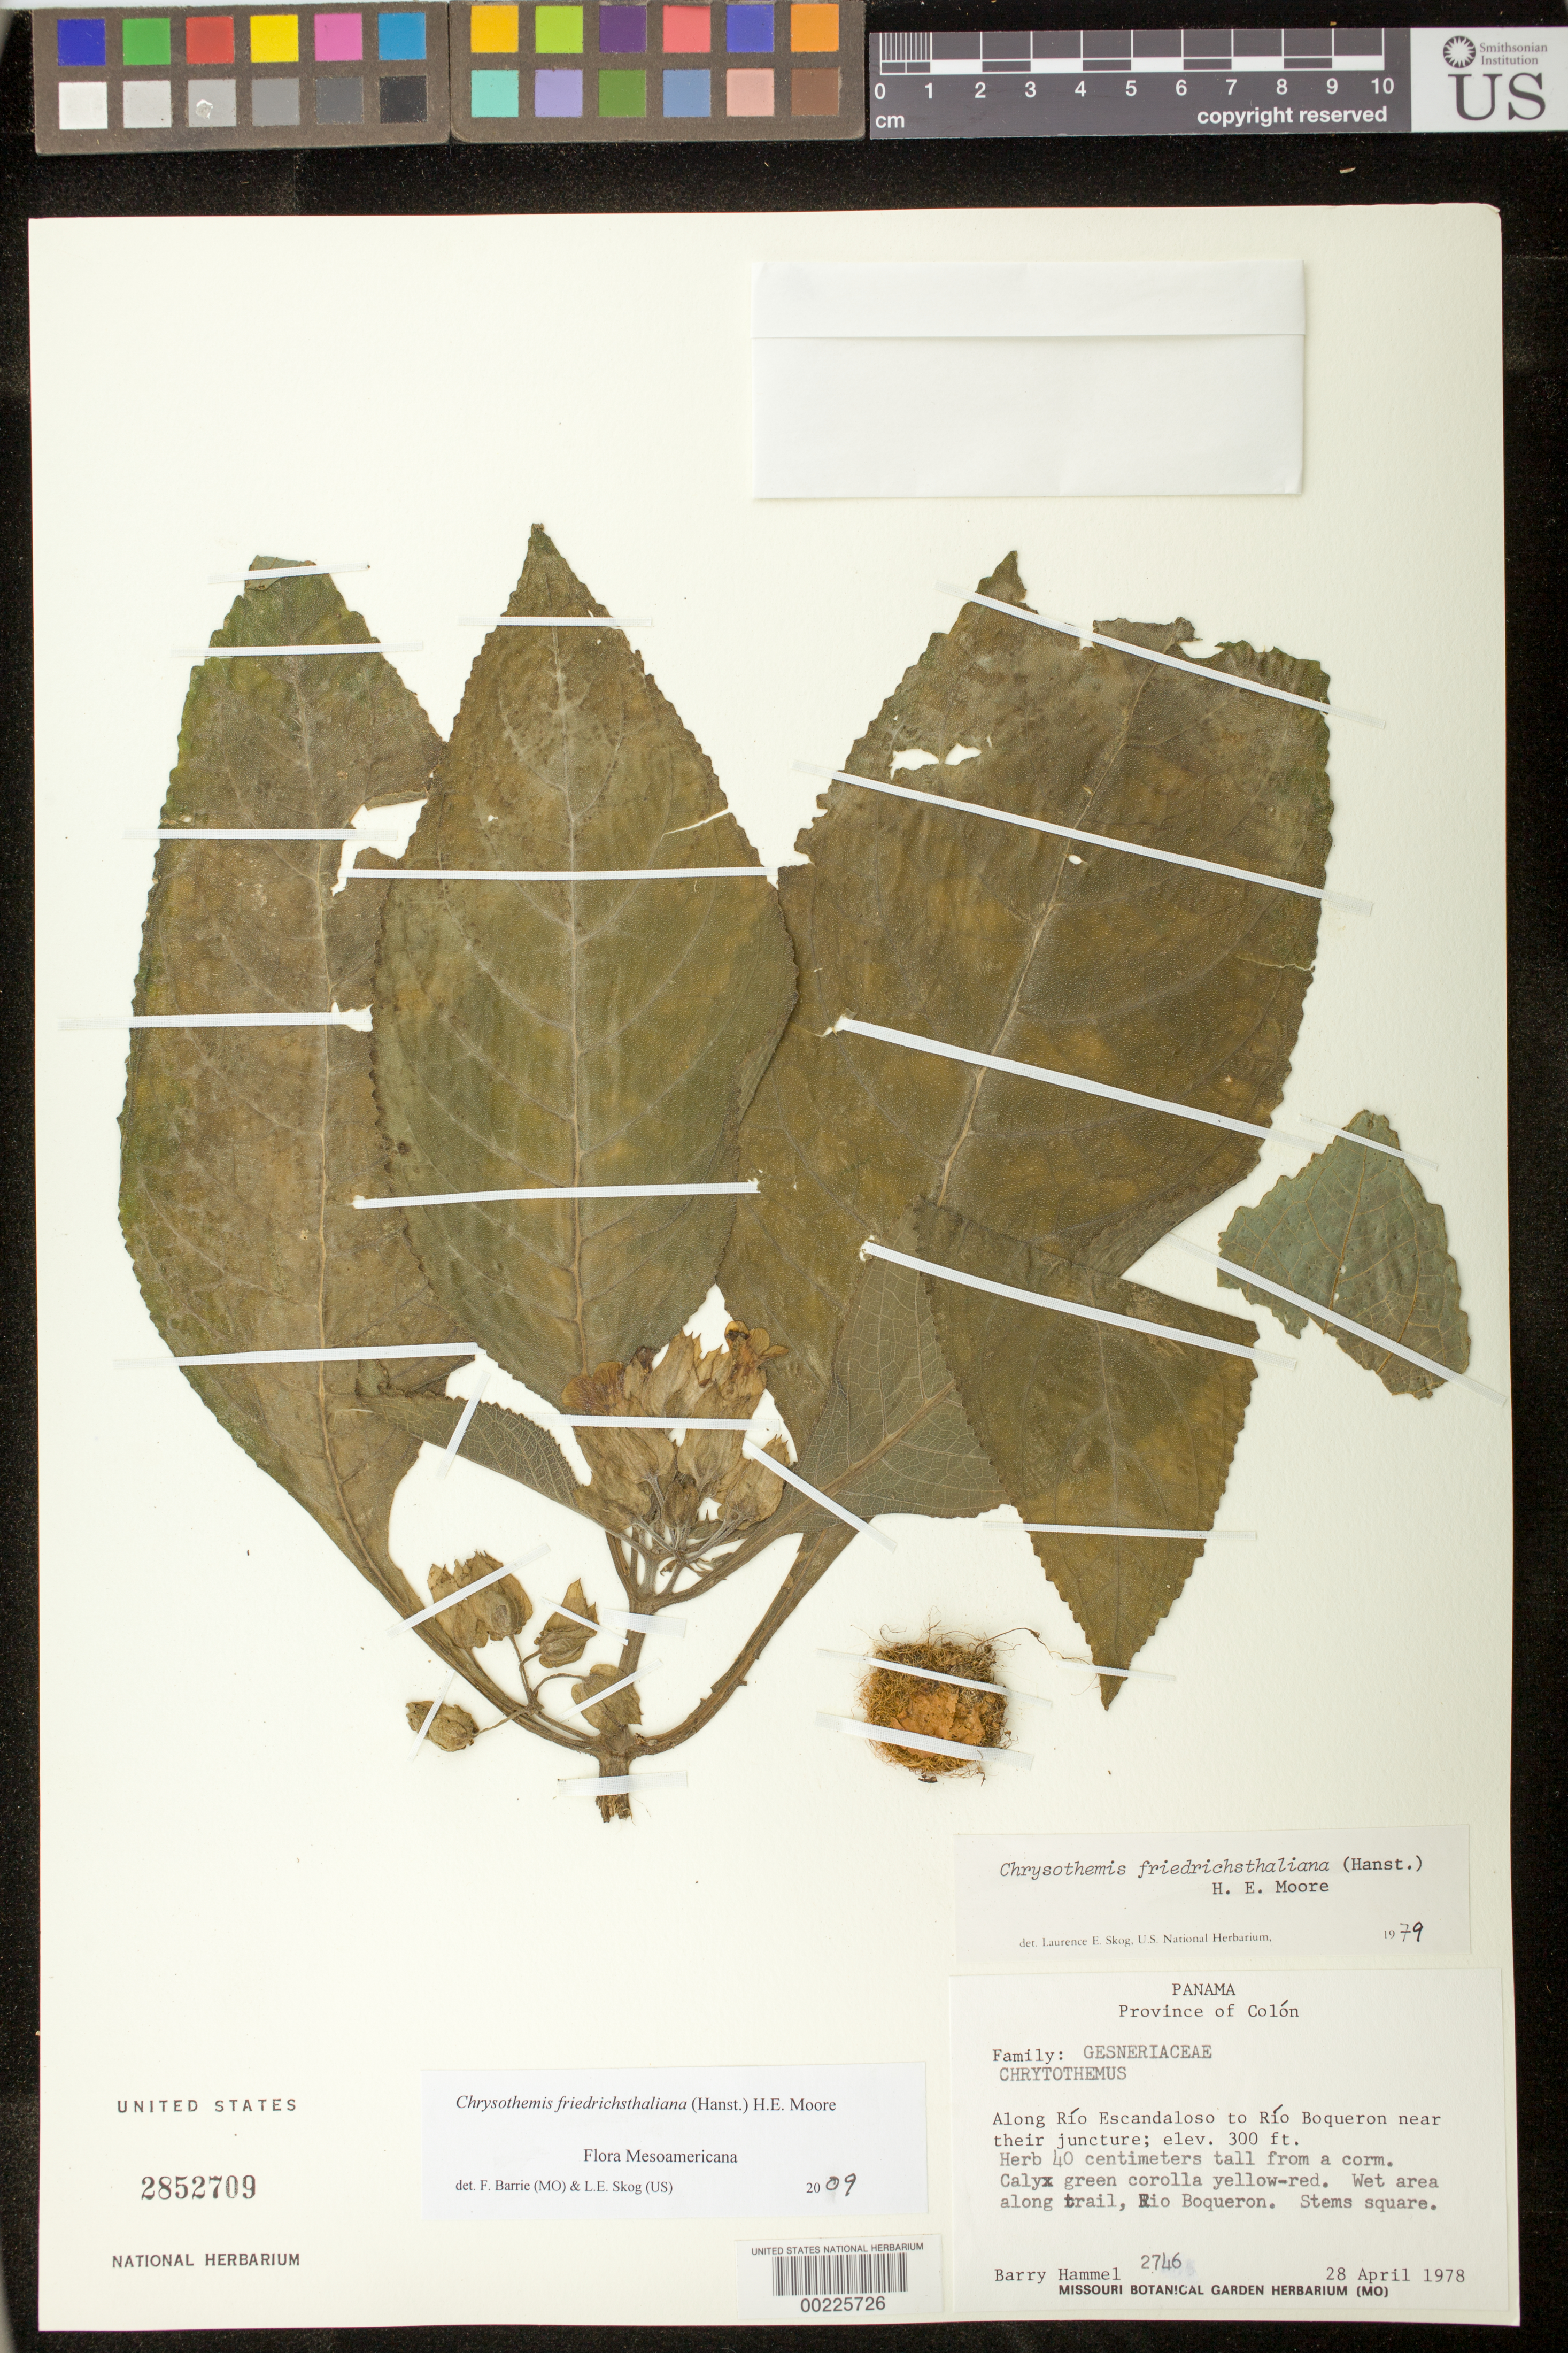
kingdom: Plantae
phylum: Tracheophyta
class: Magnoliopsida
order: Lamiales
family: Gesneriaceae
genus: Chrysothemis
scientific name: Chrysothemis friedrichsthaliana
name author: (Hanst.) H.E. Moore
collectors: B. Hammel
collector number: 2746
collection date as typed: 28 Apr 1978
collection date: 1978-04-28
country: Panama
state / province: Colón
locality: Along Rio Escandaloso to Rio Boqueron near their juncture, río Boqueron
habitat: Wet area along trail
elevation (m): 91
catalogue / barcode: US 2852709